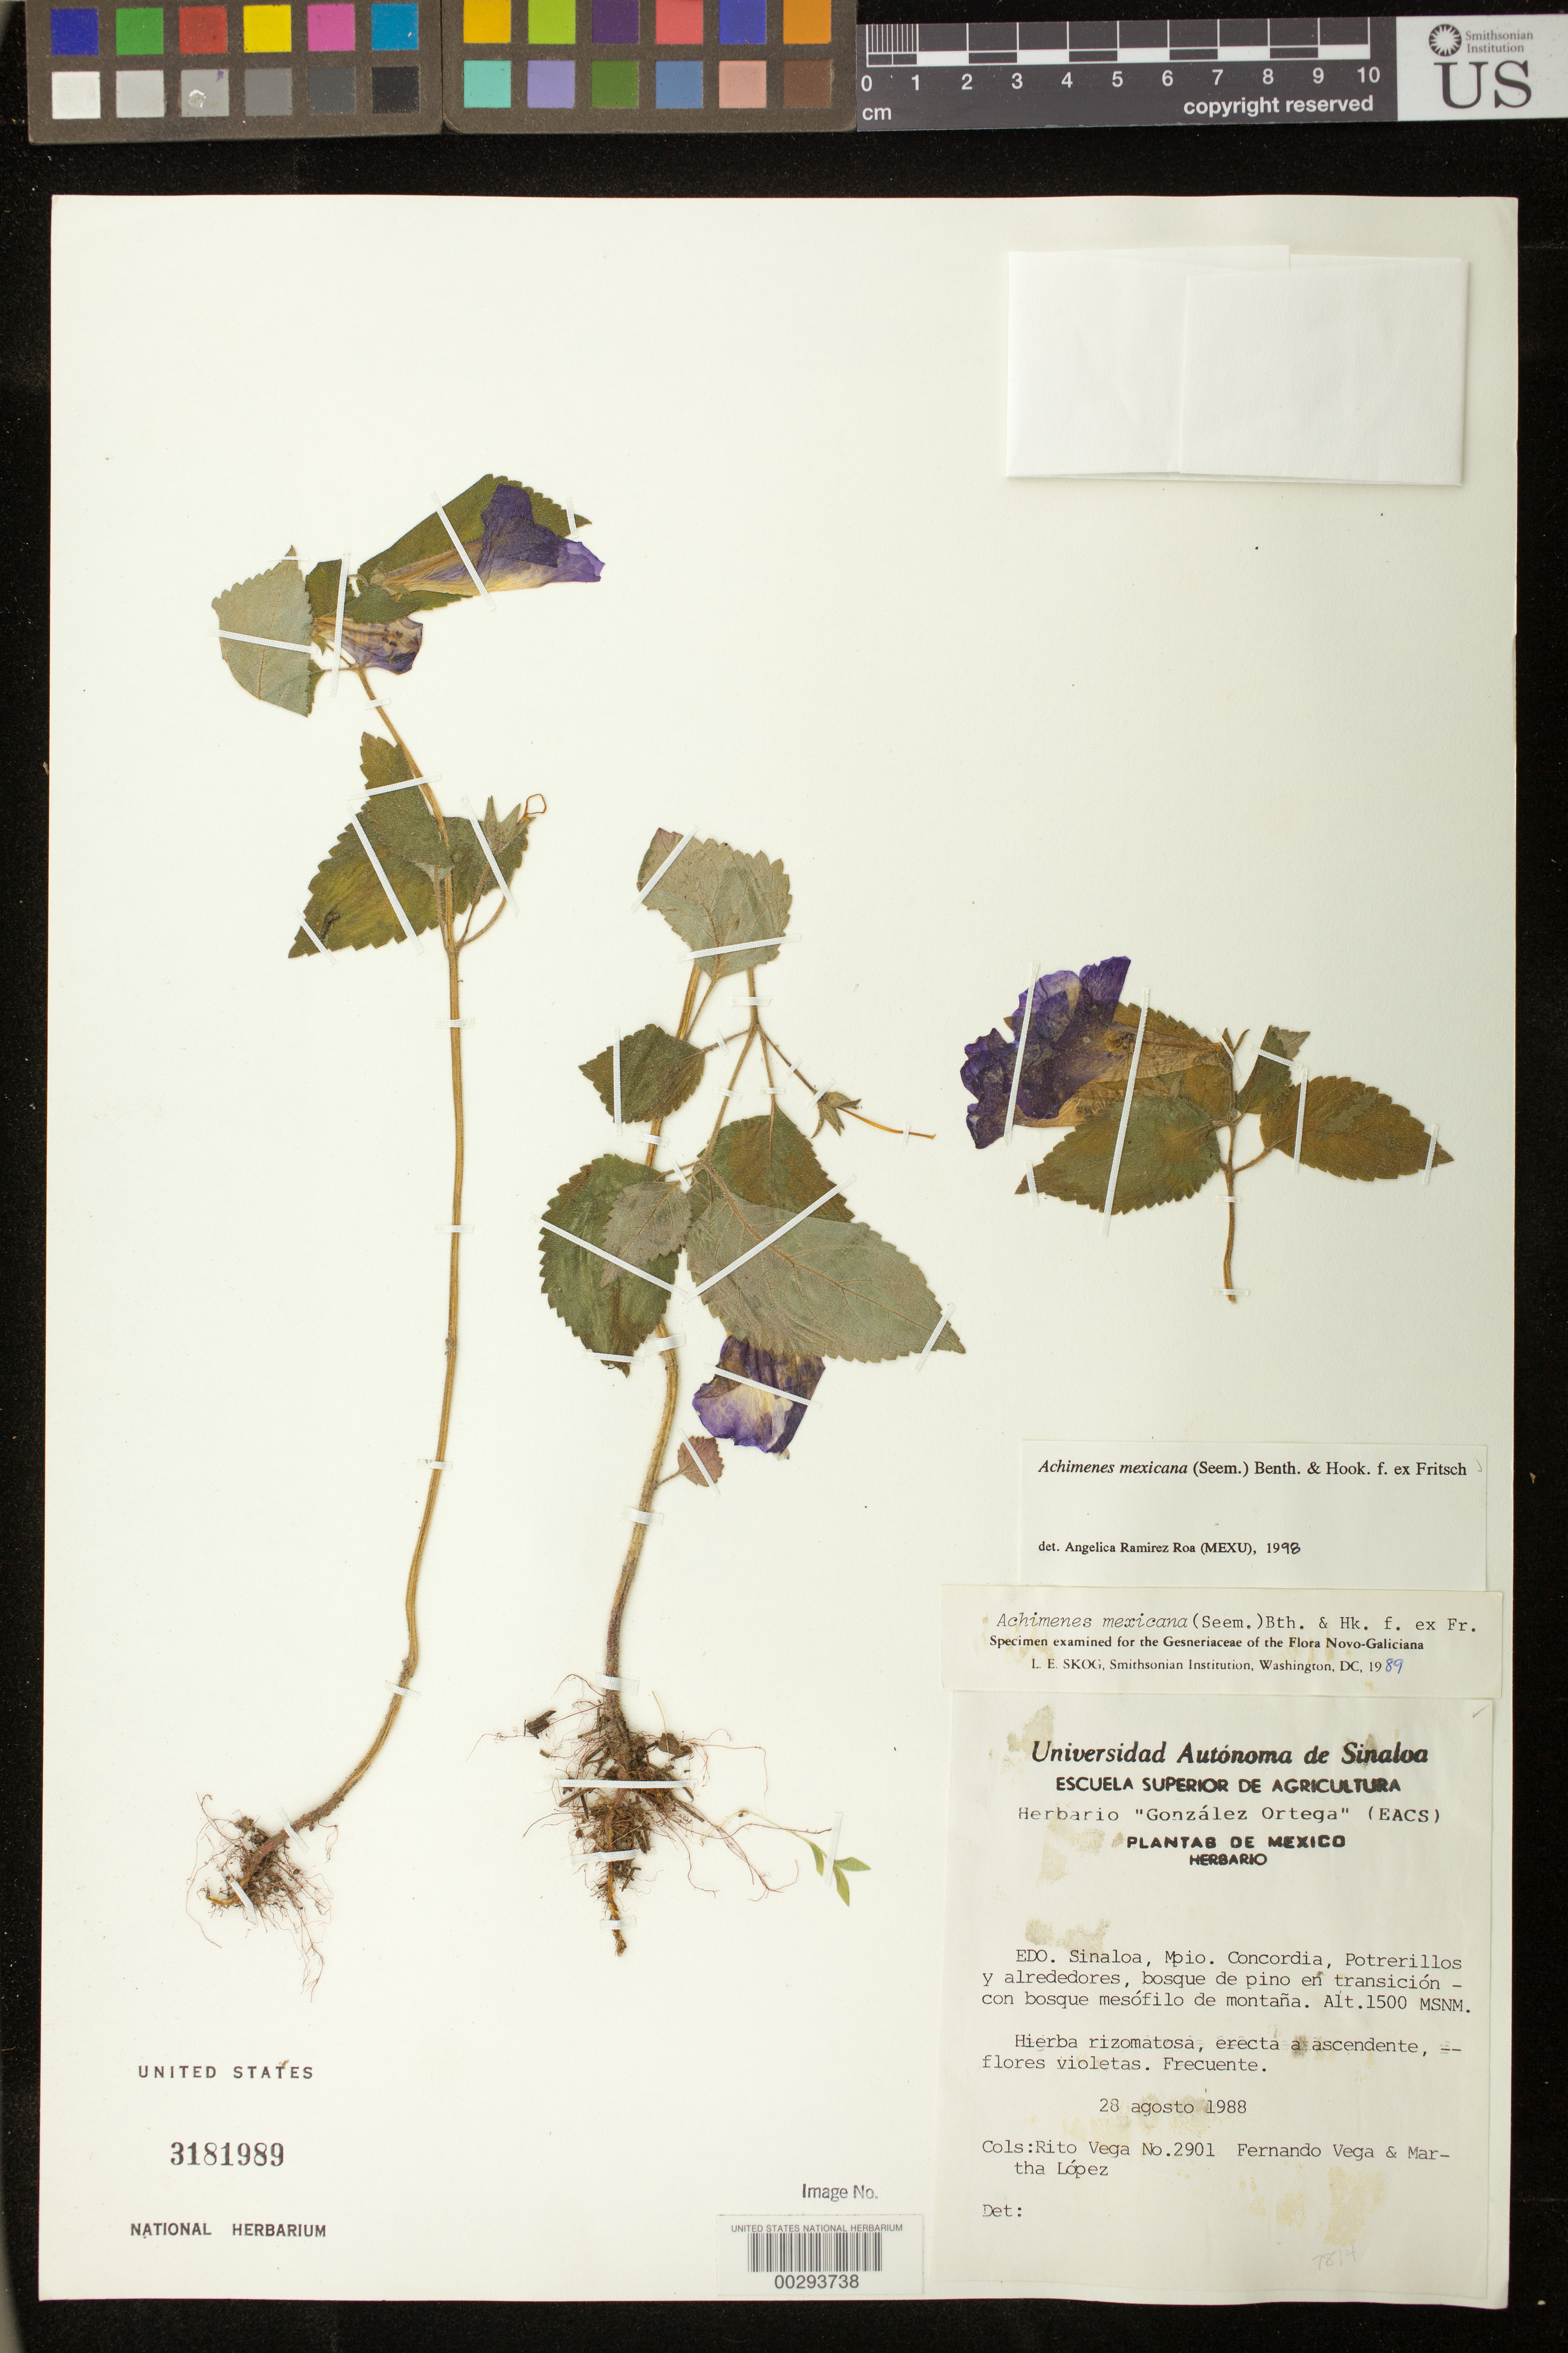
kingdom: Plantae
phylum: Tracheophyta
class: Magnoliopsida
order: Lamiales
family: Gesneriaceae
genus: Achimenes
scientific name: Achimenes mexicana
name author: (Seem.) Benth. & Hook. f. ex Fritsch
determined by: Skog, Laurence E.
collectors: R. Vega A., F. Vega & M. Lopéz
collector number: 2901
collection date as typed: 28 Aug 1988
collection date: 1988-08-28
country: Mexico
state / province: Sinaloa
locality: Mpio. Concordia, Potrerillos y alrededores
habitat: Bosque de pino en transición con bosque mesófilo de montaña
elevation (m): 1500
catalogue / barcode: US 3181989